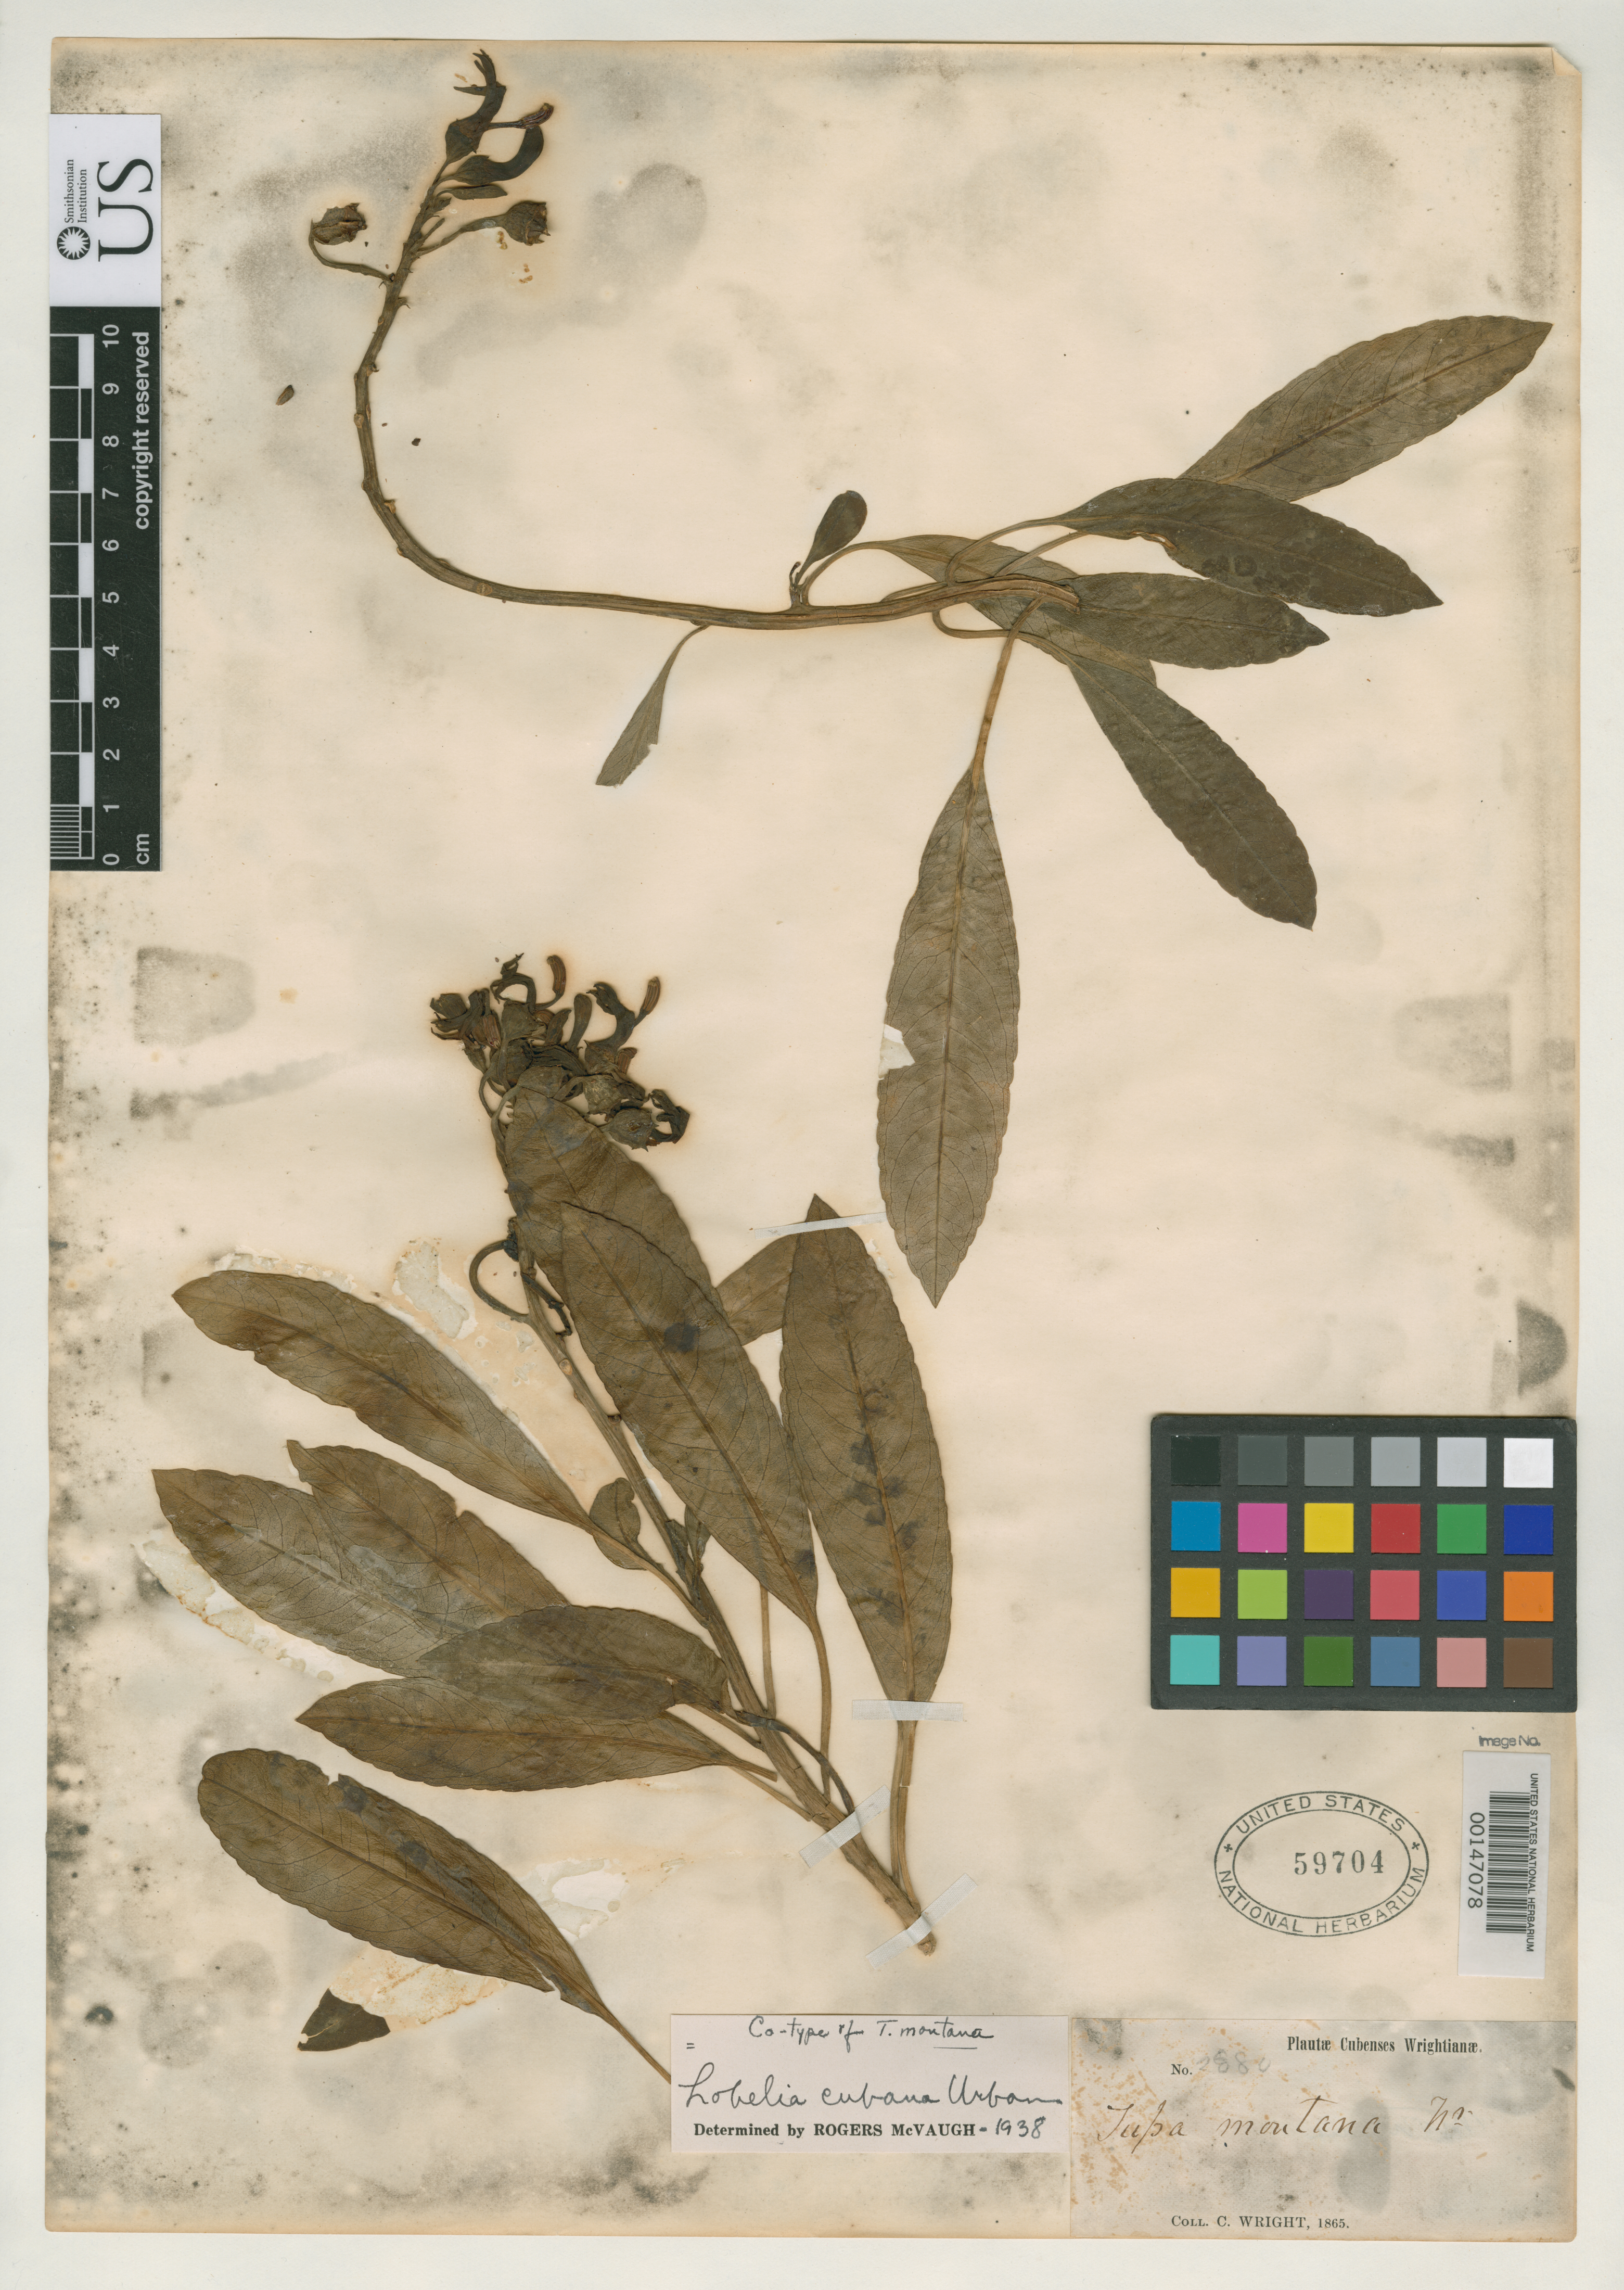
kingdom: Plantae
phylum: Tracheophyta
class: Magnoliopsida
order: Asterales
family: Campanulaceae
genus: Tupa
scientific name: Tupa montana C. Wright in Griseb., nom. illeg.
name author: C. Wright in Griseb.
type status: Isotype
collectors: C. Wright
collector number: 2880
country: Cuba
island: Greater Antilles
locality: Occidental, Guajaibon.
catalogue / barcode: US 59704